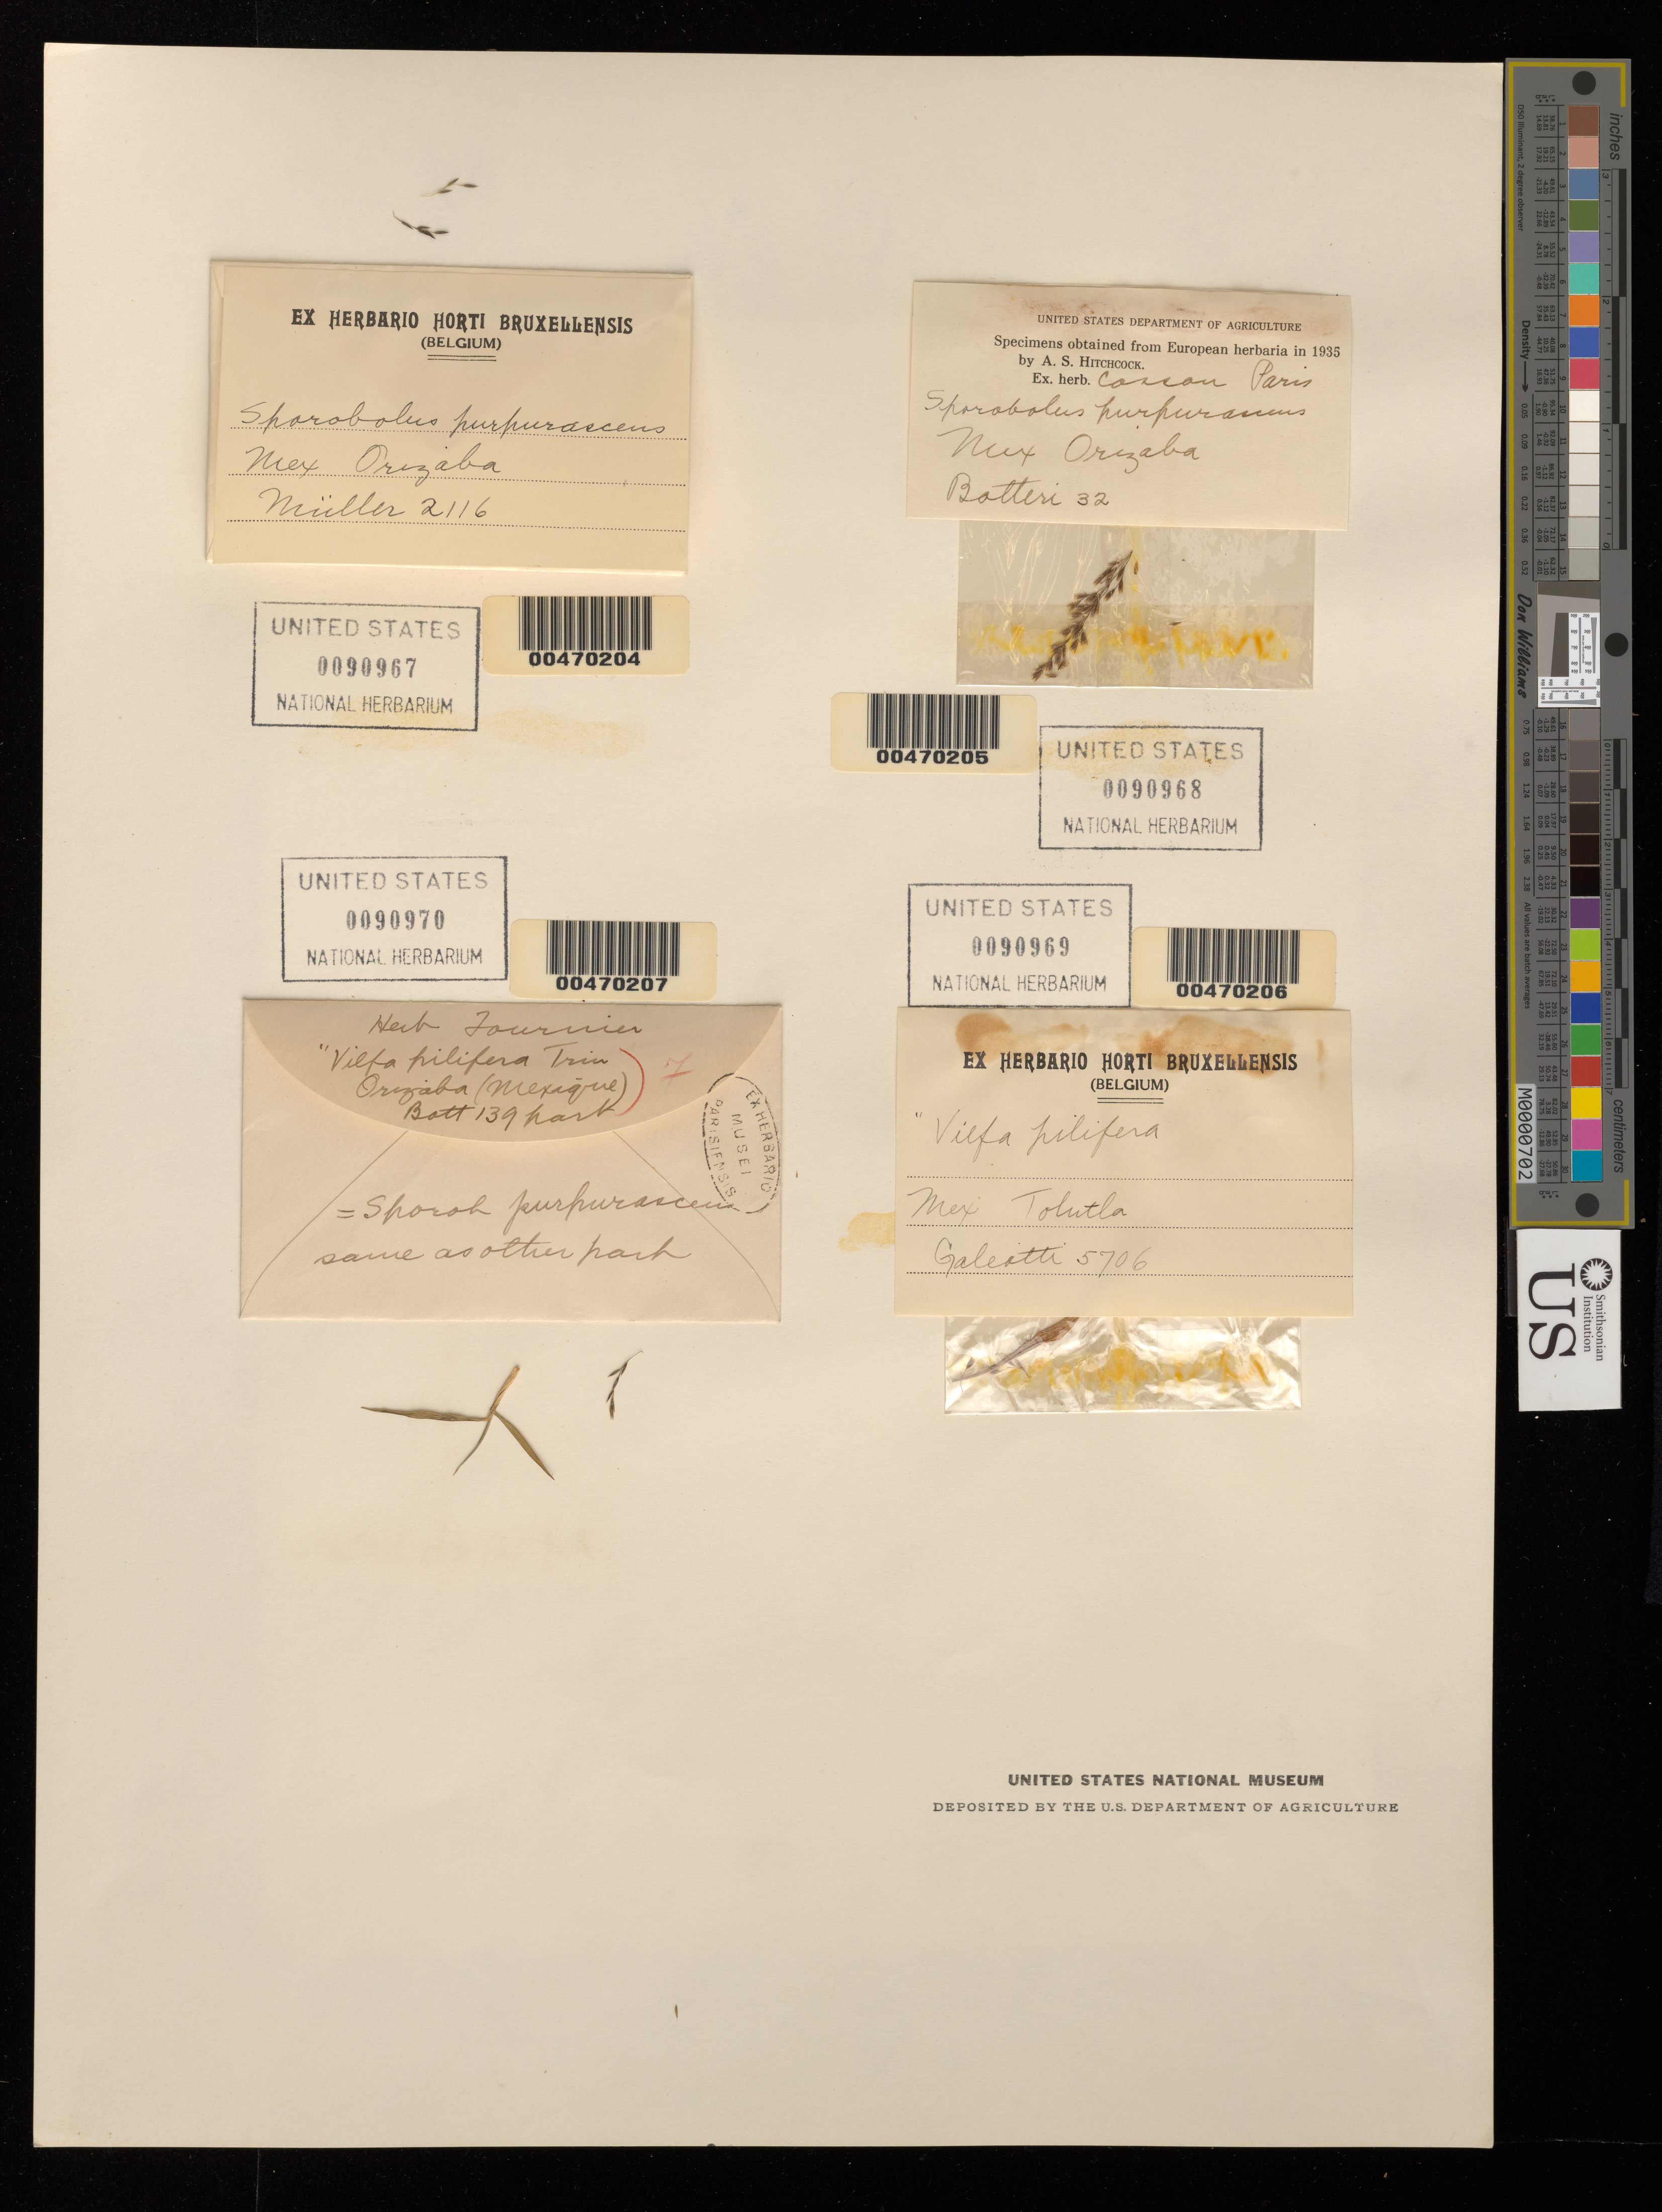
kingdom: Plantae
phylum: Tracheophyta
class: Liliopsida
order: Poales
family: Poaceae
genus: Sporobolus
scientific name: Sporobolus purpurascens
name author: (Sw.) Ham.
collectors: H. G. Galeotti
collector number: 5706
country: Mexico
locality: Tolutla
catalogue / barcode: US 90969